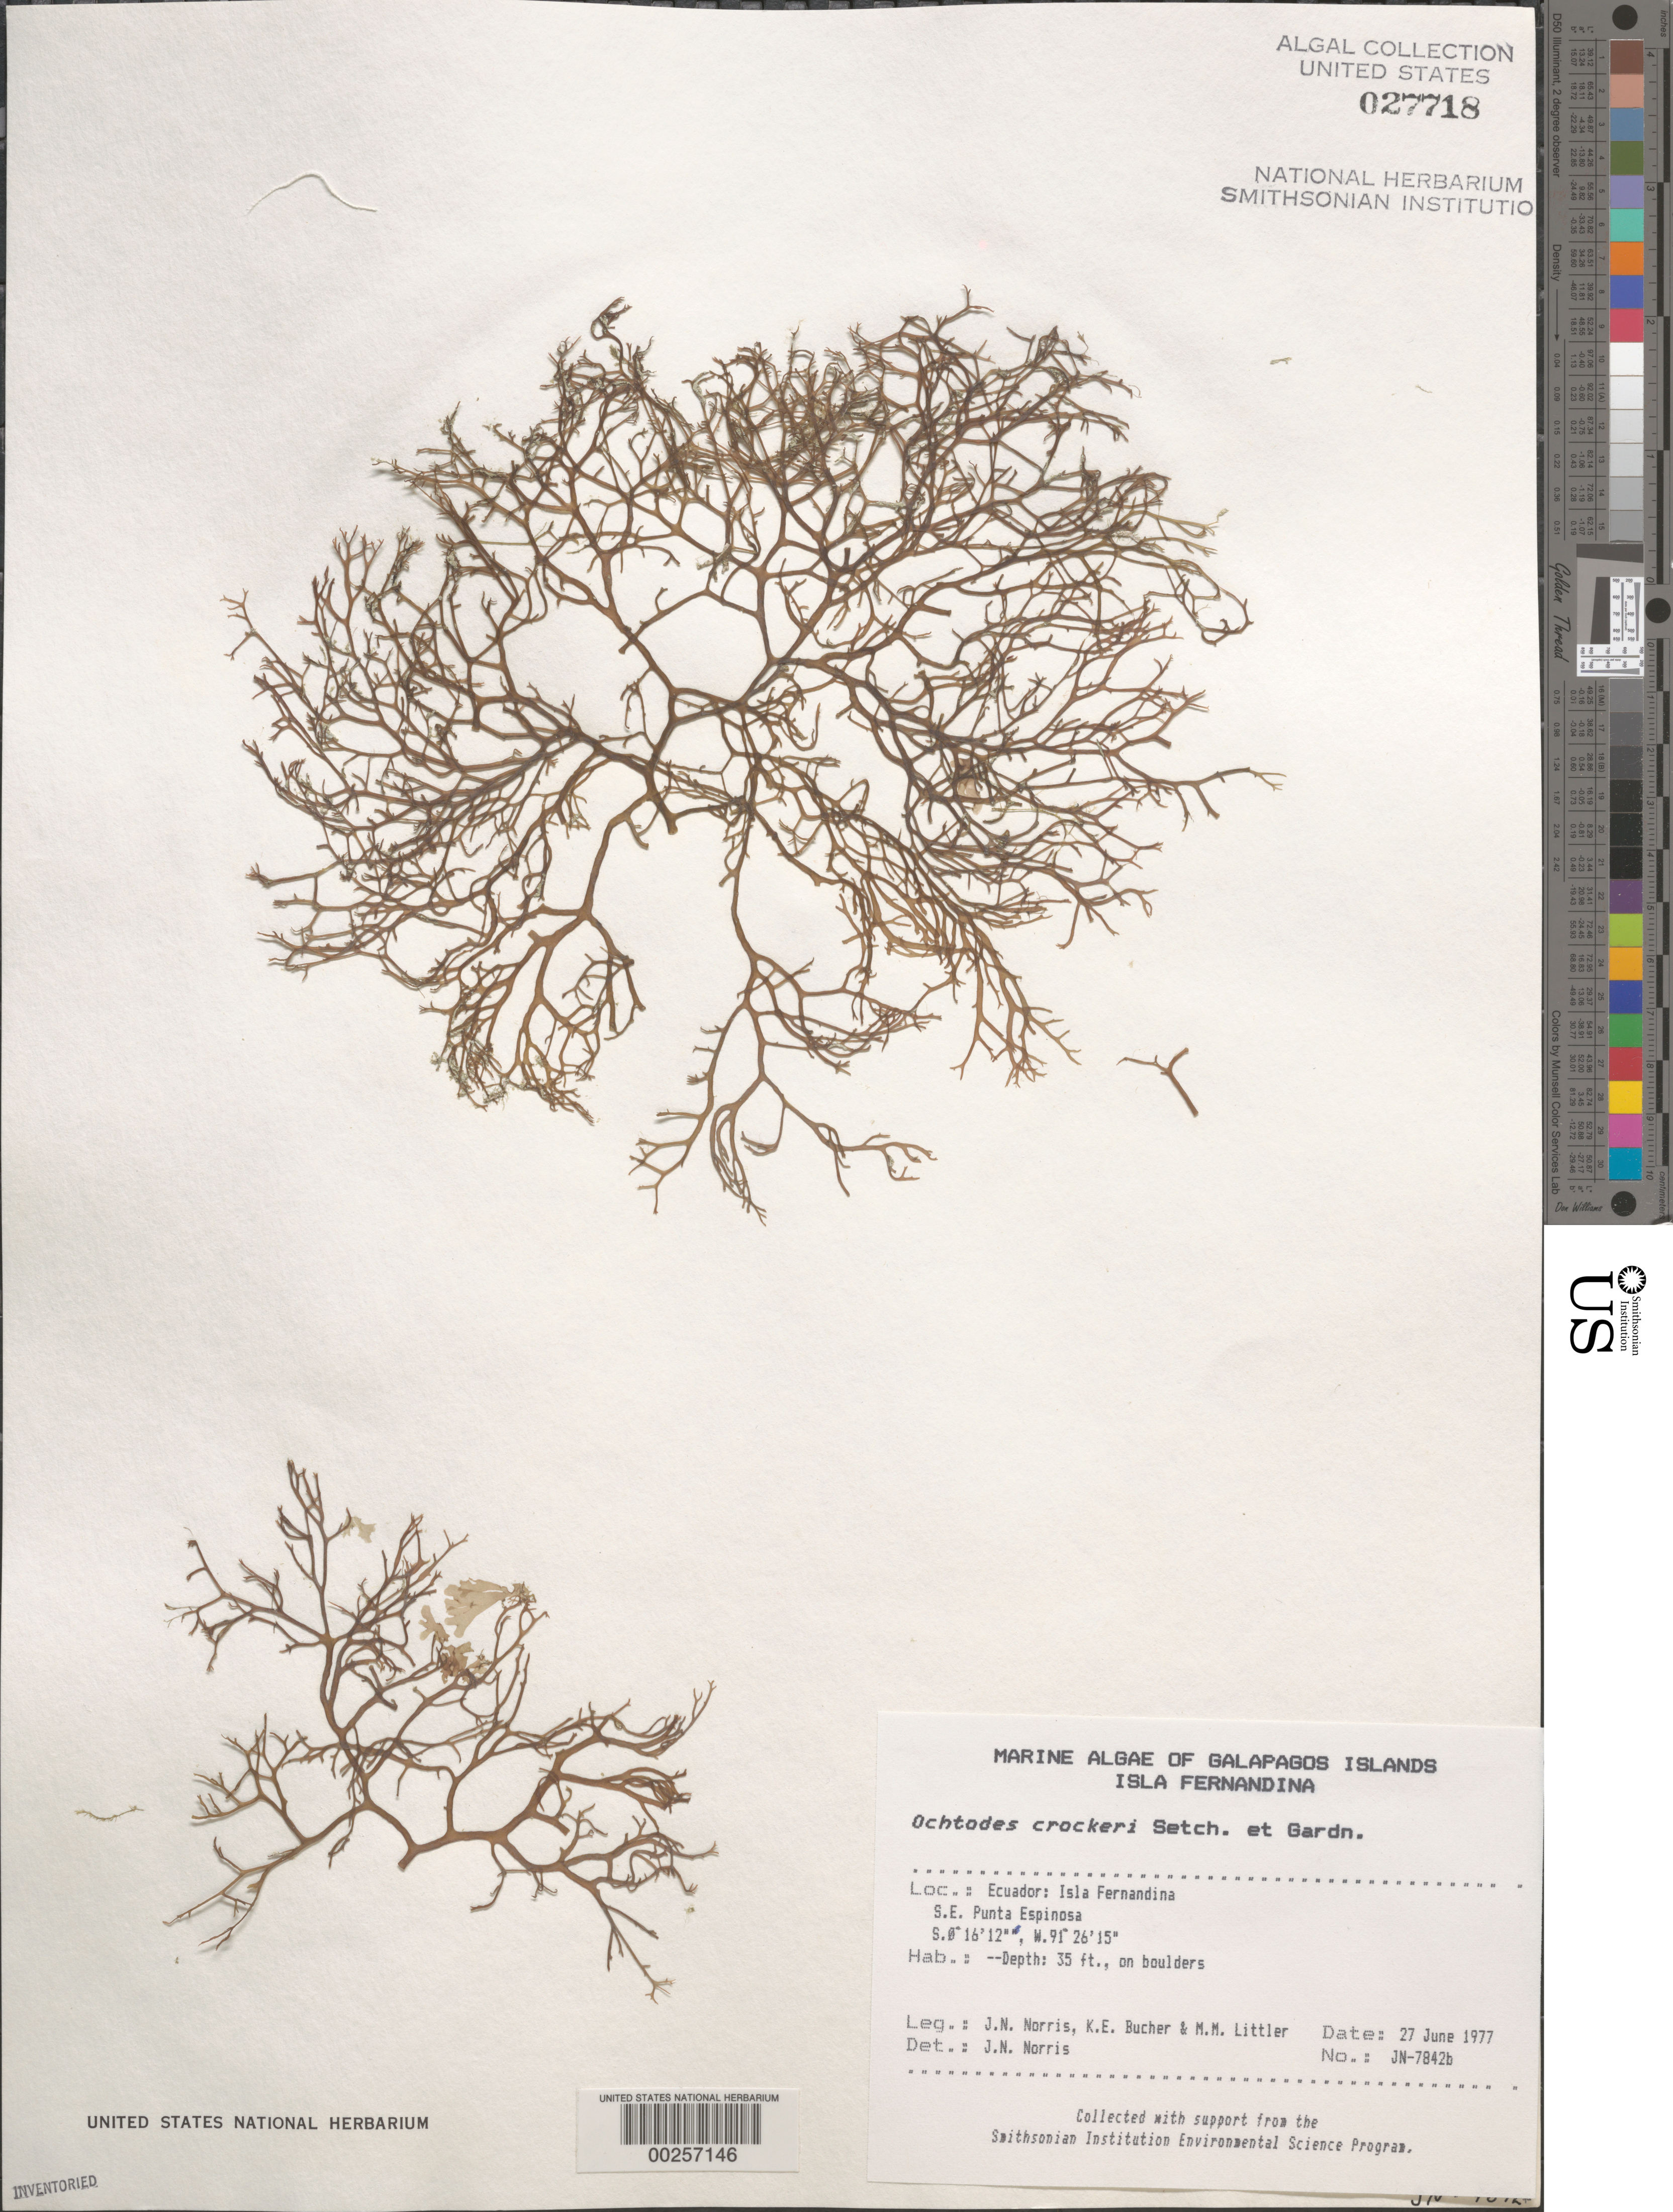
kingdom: Plantae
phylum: Rhodophyta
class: Florideophyceae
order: Gigartinales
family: Rhizophyllidaceae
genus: Ochtodes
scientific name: Ochtodes crockeri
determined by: Norris, James N.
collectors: J. N. Norris, K. E. Bucher & M. M. Littler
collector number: JN-7842b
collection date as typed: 27 Jun 1977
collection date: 1977-06-27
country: Ecuador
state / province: Colón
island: Fernandina [Narborough]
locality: Punta Espinosa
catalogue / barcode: US 27718